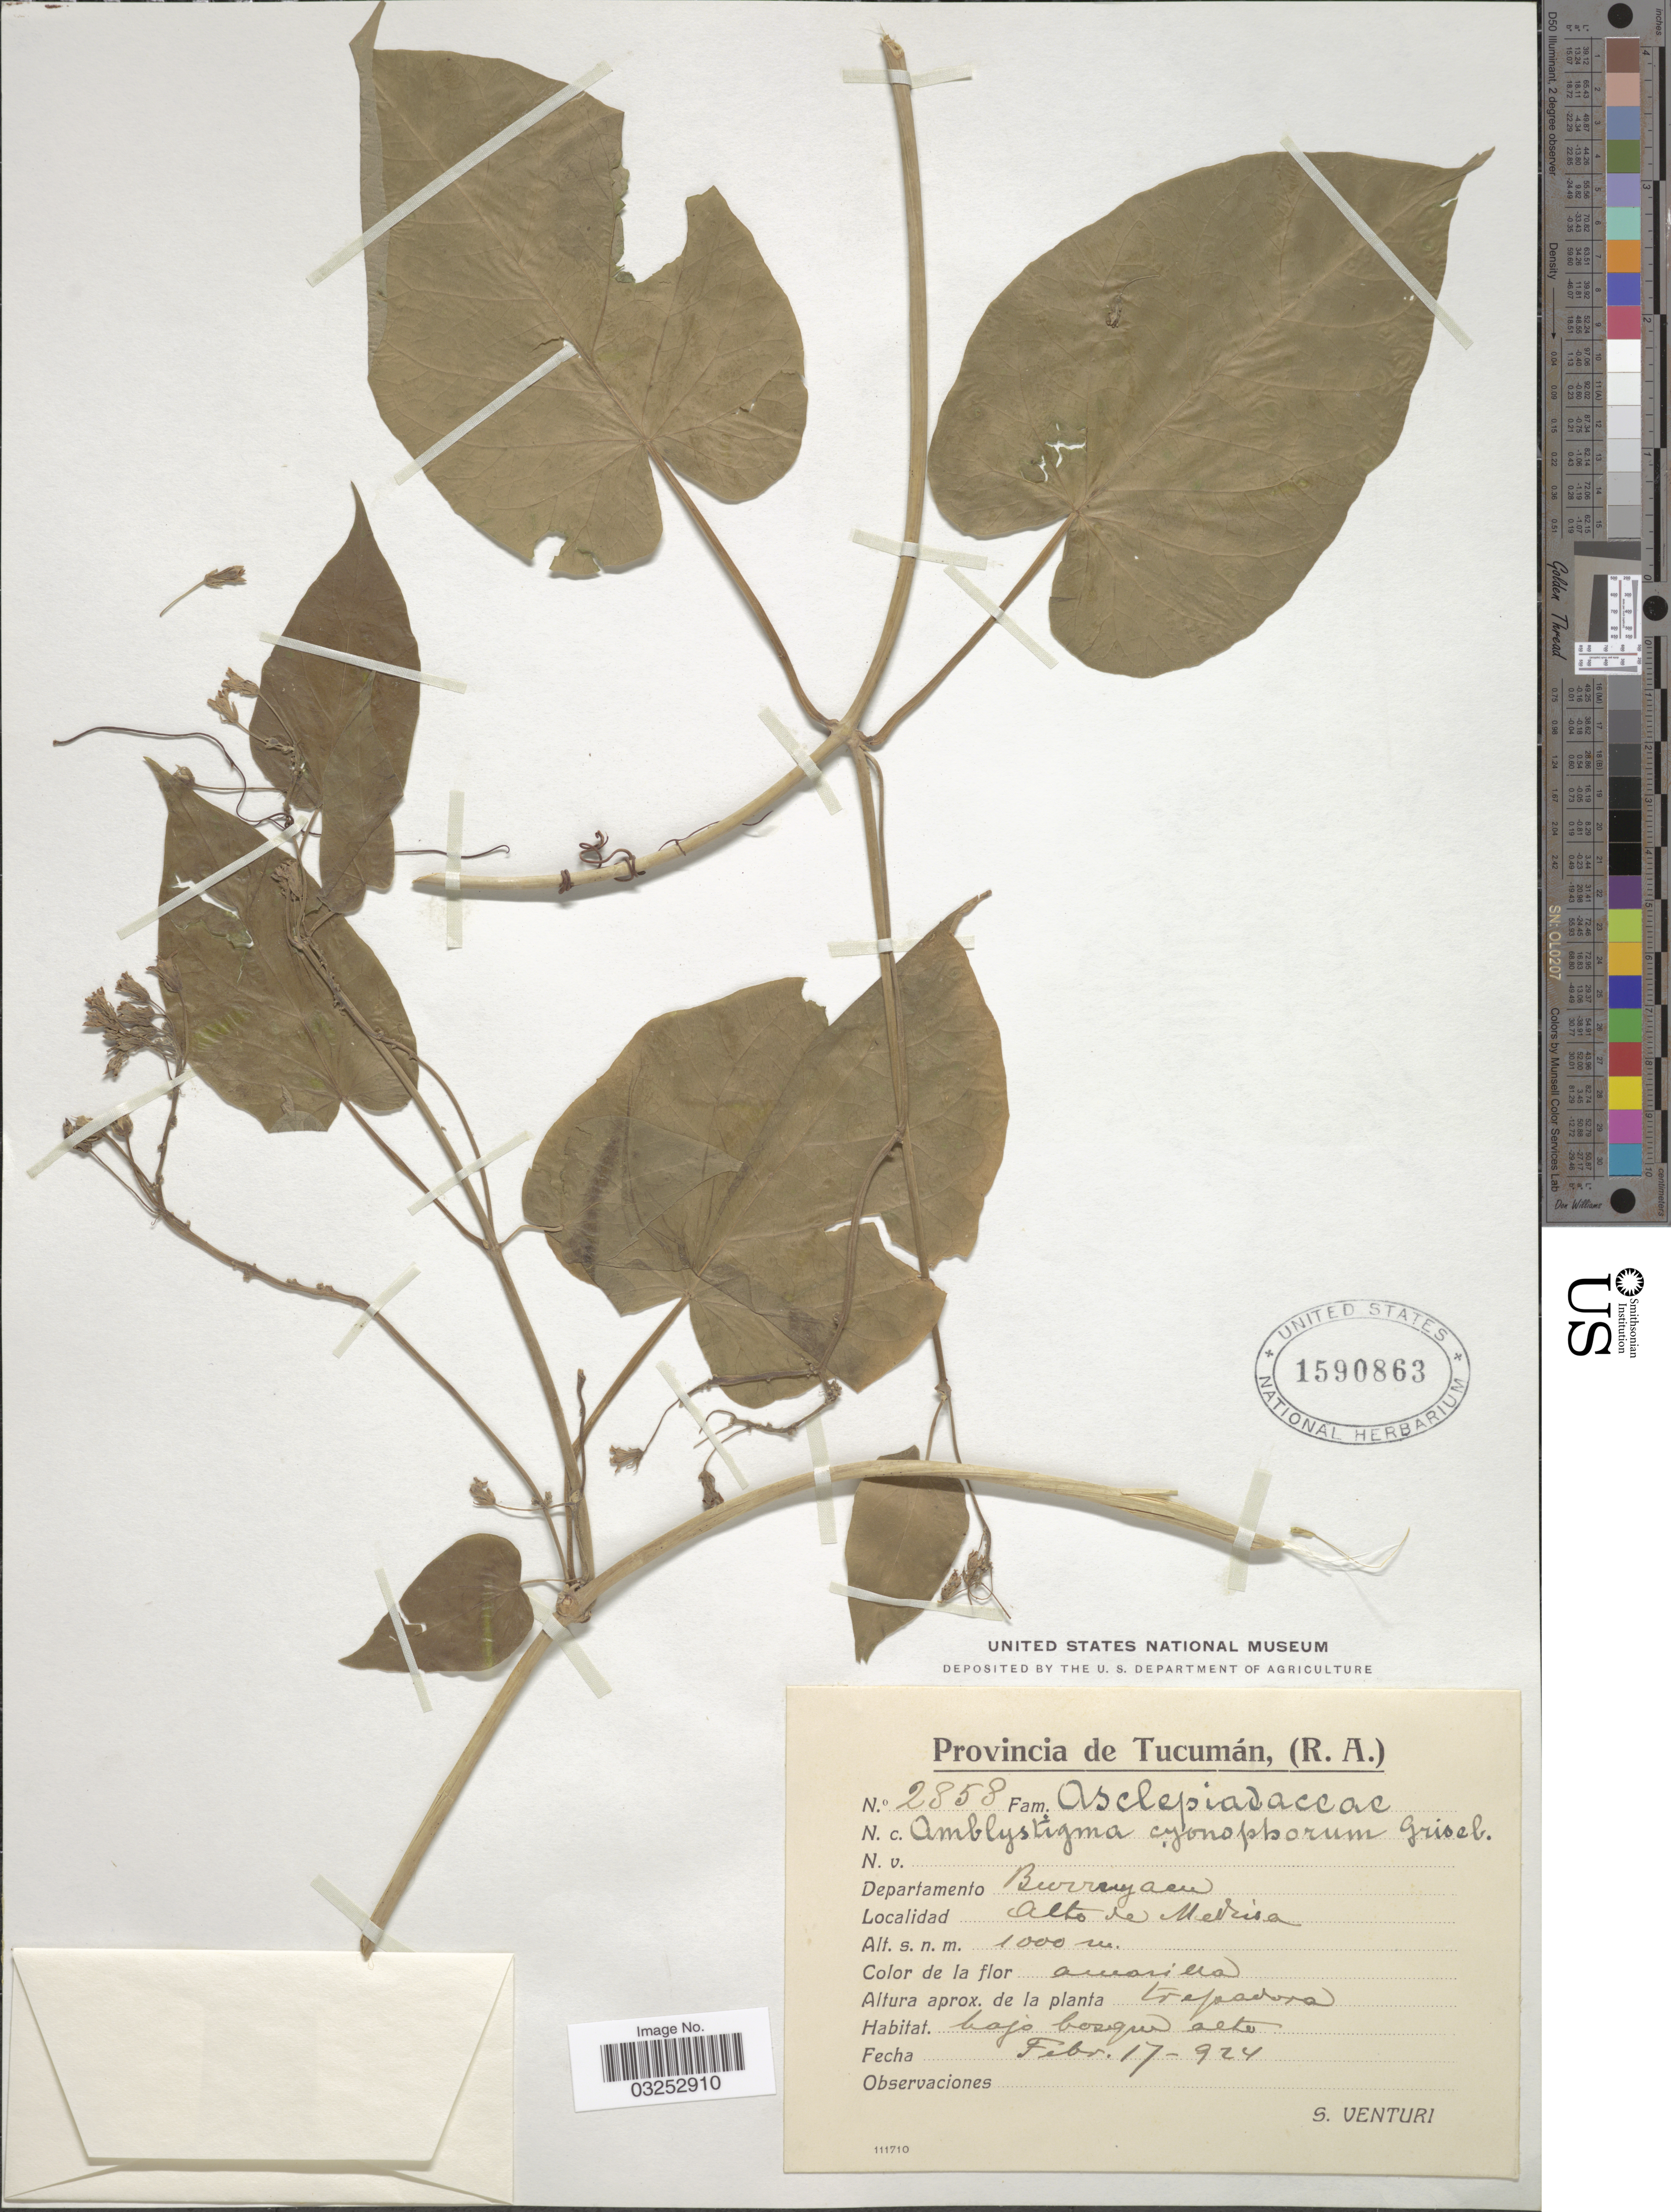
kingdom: Plantae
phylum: Tracheophyta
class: Magnoliopsida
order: Gentianales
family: Apocynaceae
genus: Amblystigma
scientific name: Amblystigma cionophorum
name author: (Griseb.) E. Fourn.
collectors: S. Venturi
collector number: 2858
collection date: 1924-02-17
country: Argentina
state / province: Tucuman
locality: Provincia de Tucuman, (R.A.) Departamento Burruyacu, Alto de Medina.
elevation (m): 1000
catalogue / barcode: US 1590863